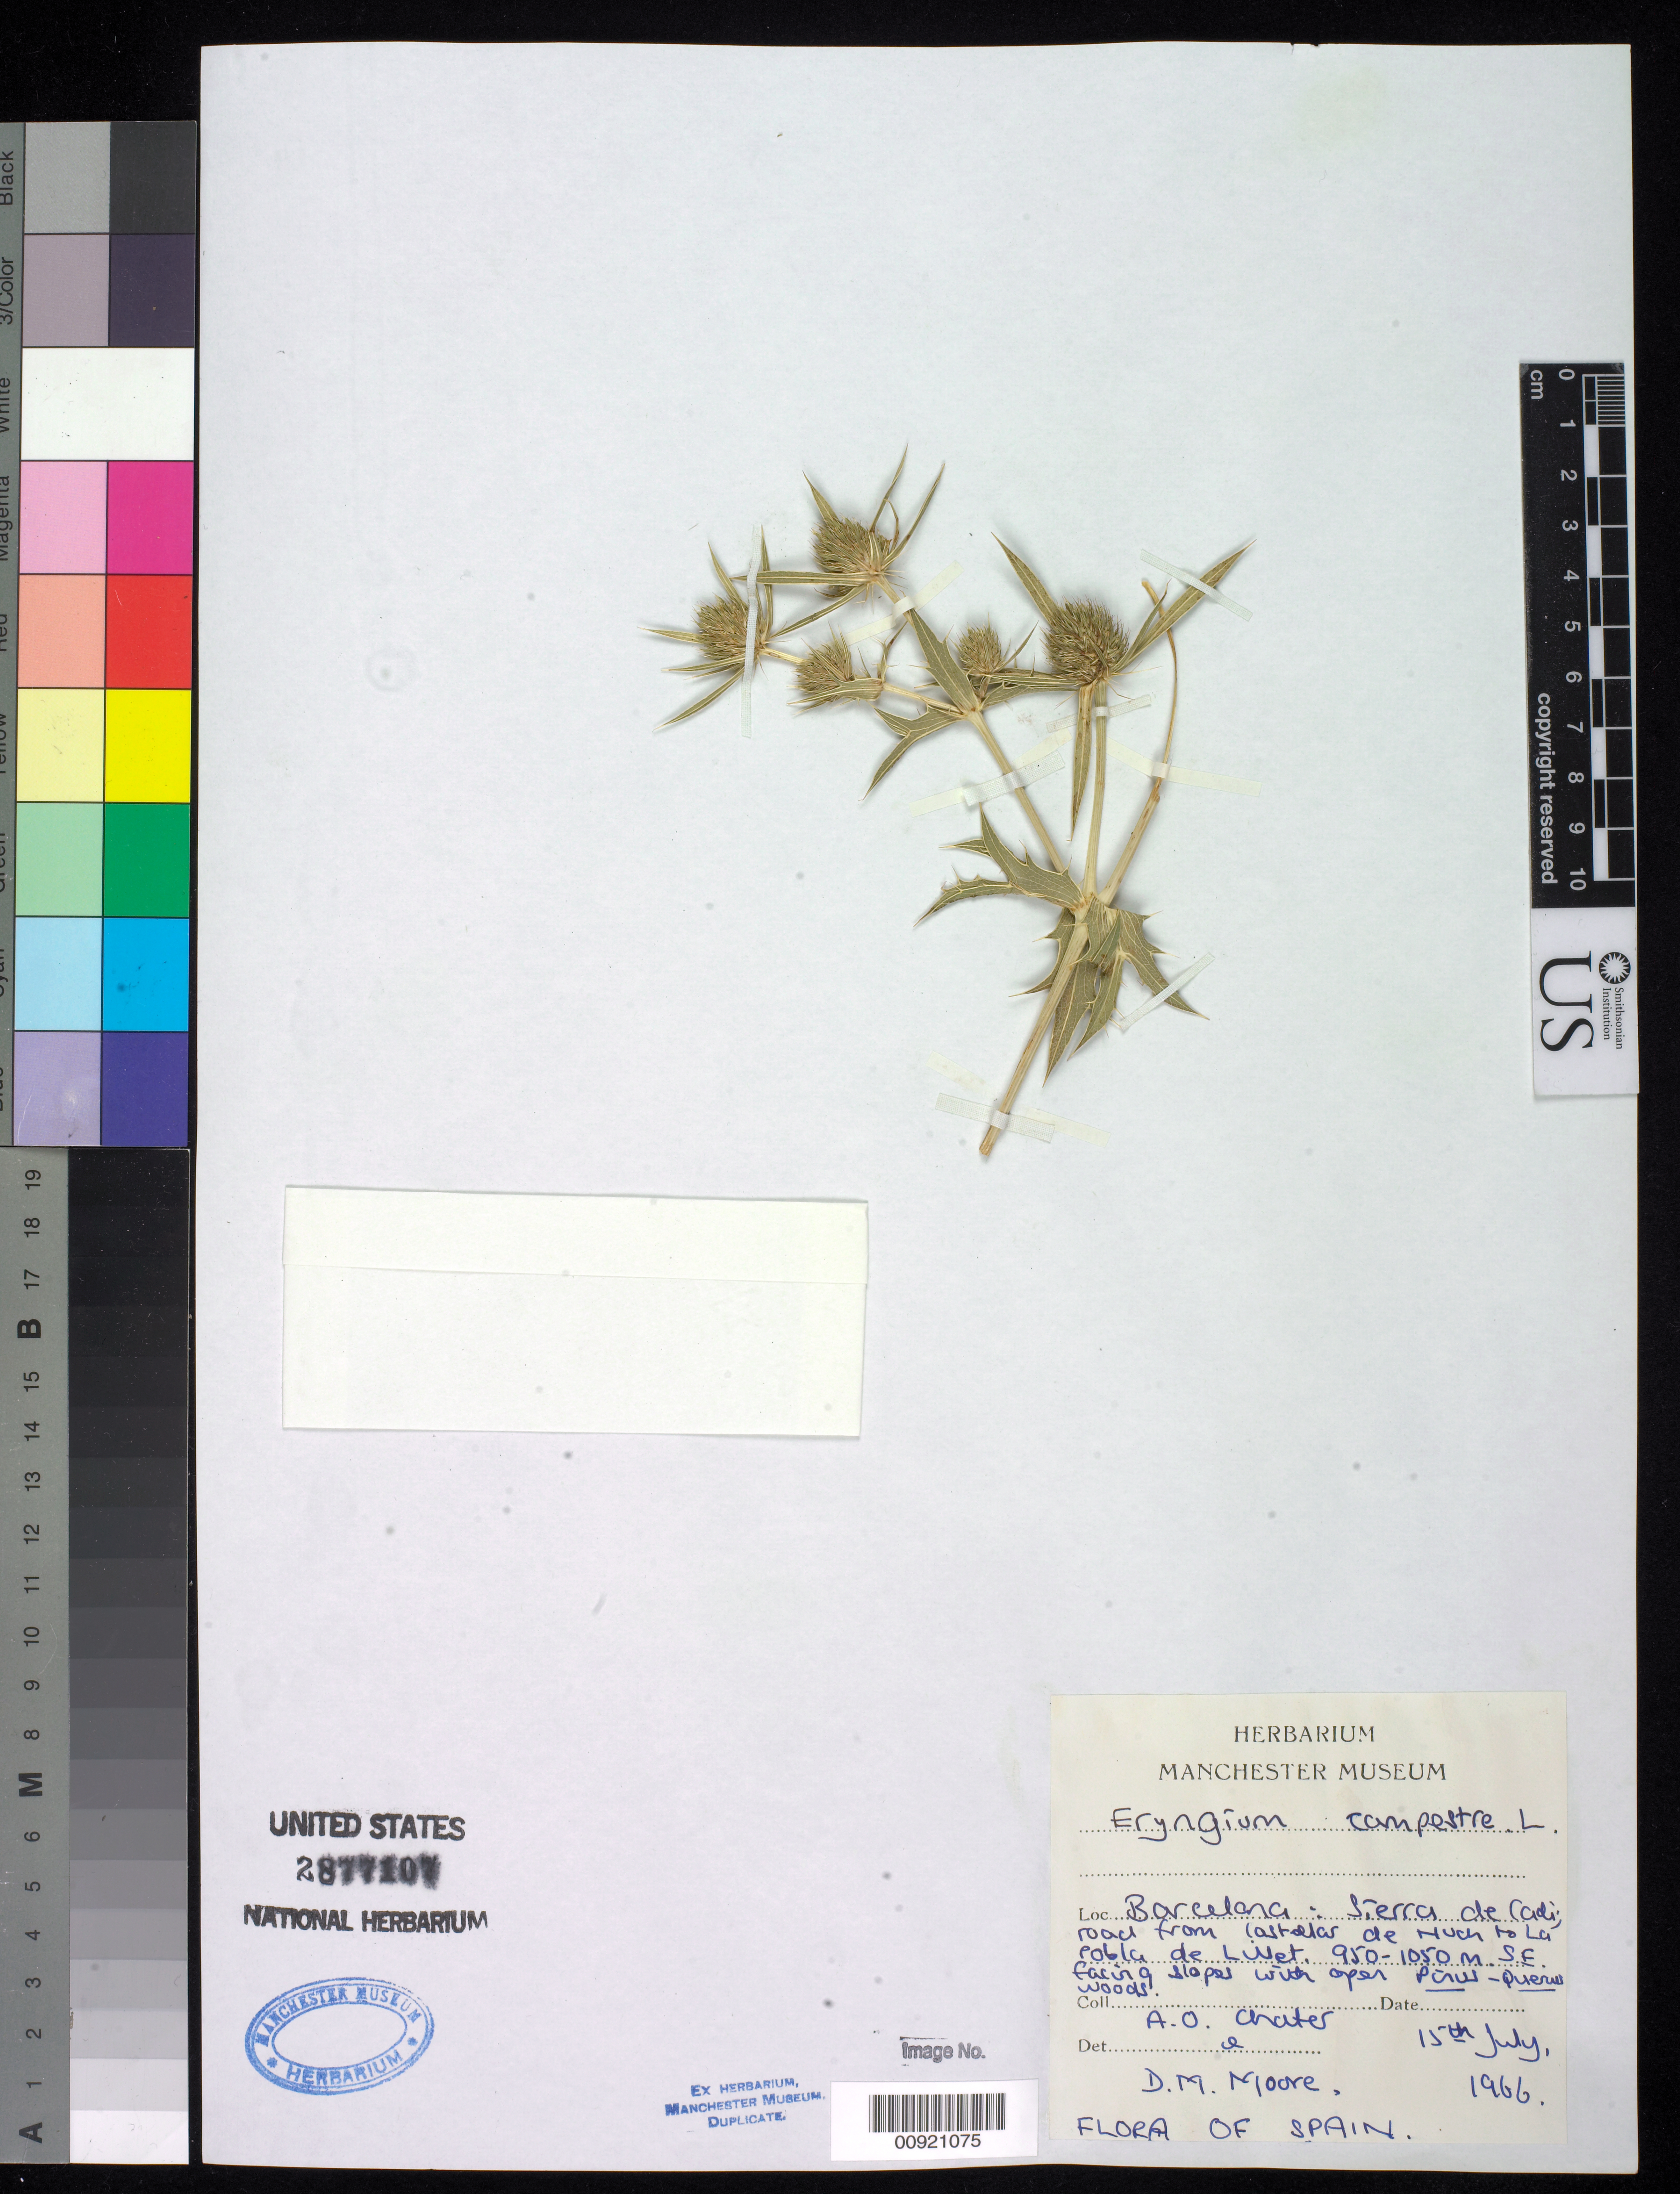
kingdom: Plantae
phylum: Tracheophyta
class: Magnoliopsida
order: Apiales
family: Apiaceae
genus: Eryngium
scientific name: Eryngium campestre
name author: L.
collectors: A. O. Chater & D. Moore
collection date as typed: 15 Jul 1966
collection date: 1966-07-15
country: Spain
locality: Barcelona: Sierra de Cadi; road from lasta[c]as de Huch to La Fobla de Luiet. 950-1050 SE. facing slopes with open [Pirus puerius] woods.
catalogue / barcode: US 2877107